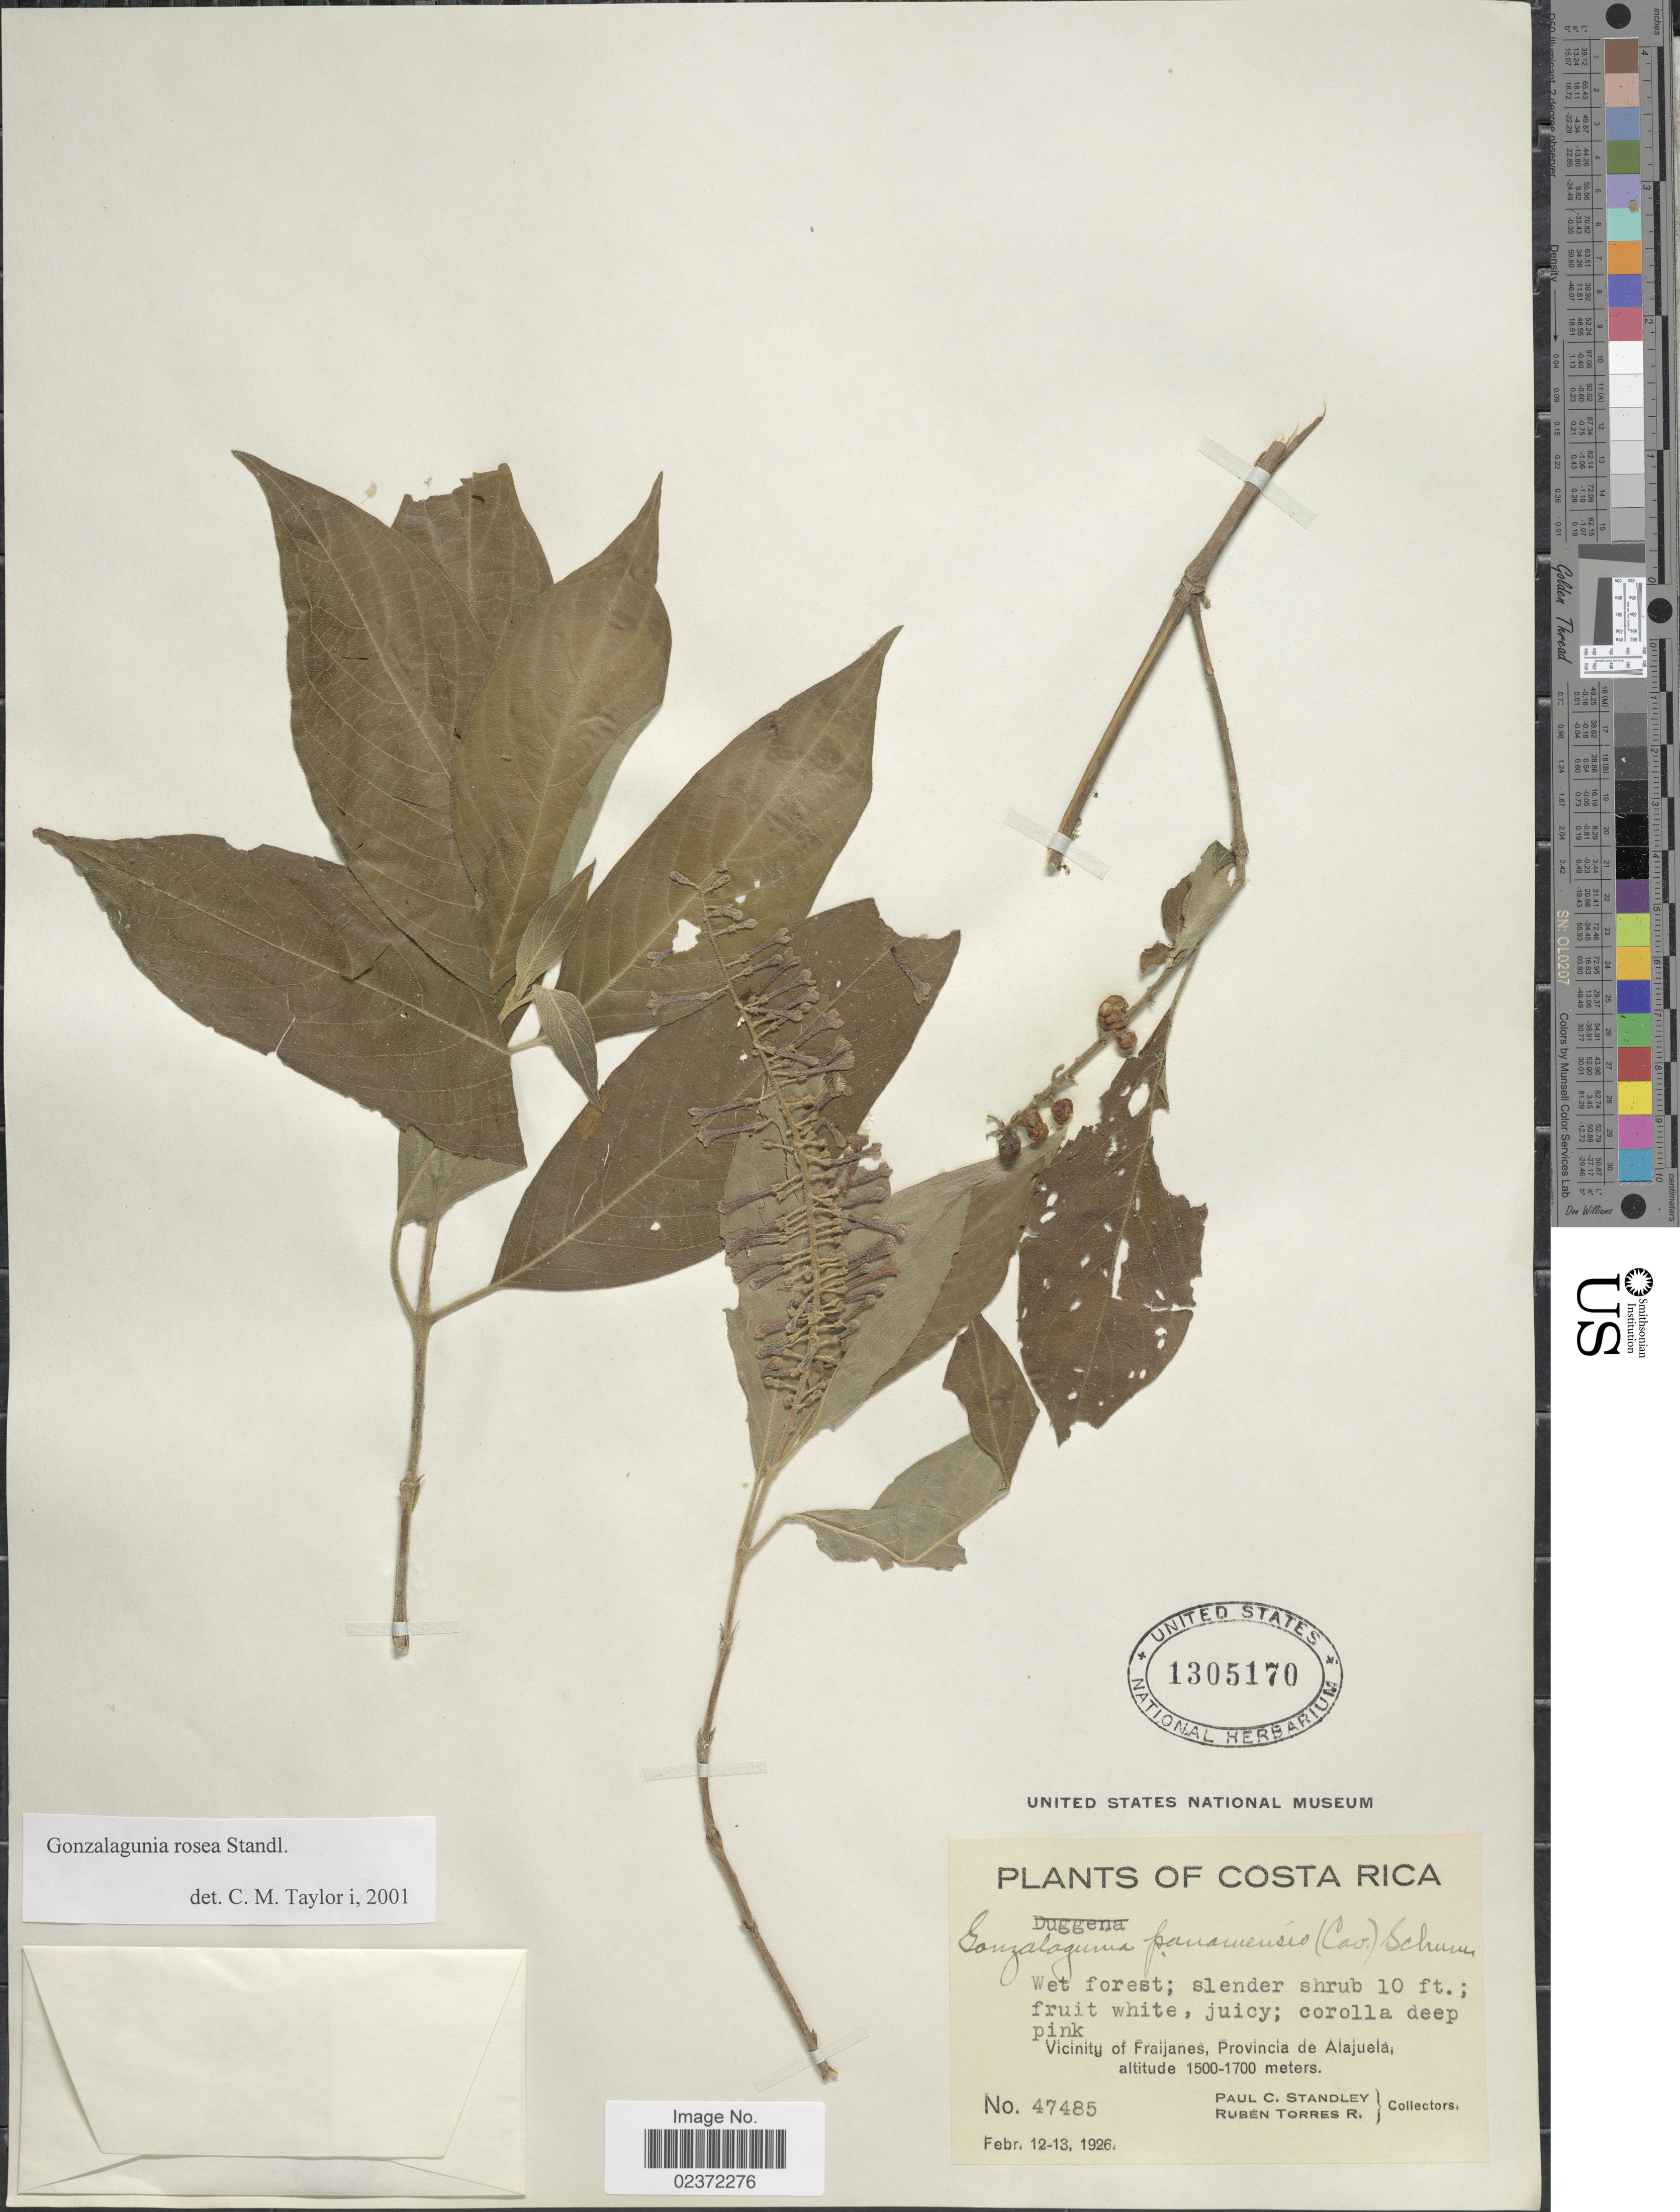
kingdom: Plantae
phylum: Tracheophyta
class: Magnoliopsida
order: Gentianales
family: Rubiaceae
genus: Gonzalagunia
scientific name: Gonzalagunia rosea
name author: Standl.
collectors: P. C. Standley & R. Torres Rojas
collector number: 47485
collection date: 1926-02-12/1926-02-13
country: Costa Rica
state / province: Alajuela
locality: Vicinity of Fraijanes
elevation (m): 1500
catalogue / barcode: US 1305170